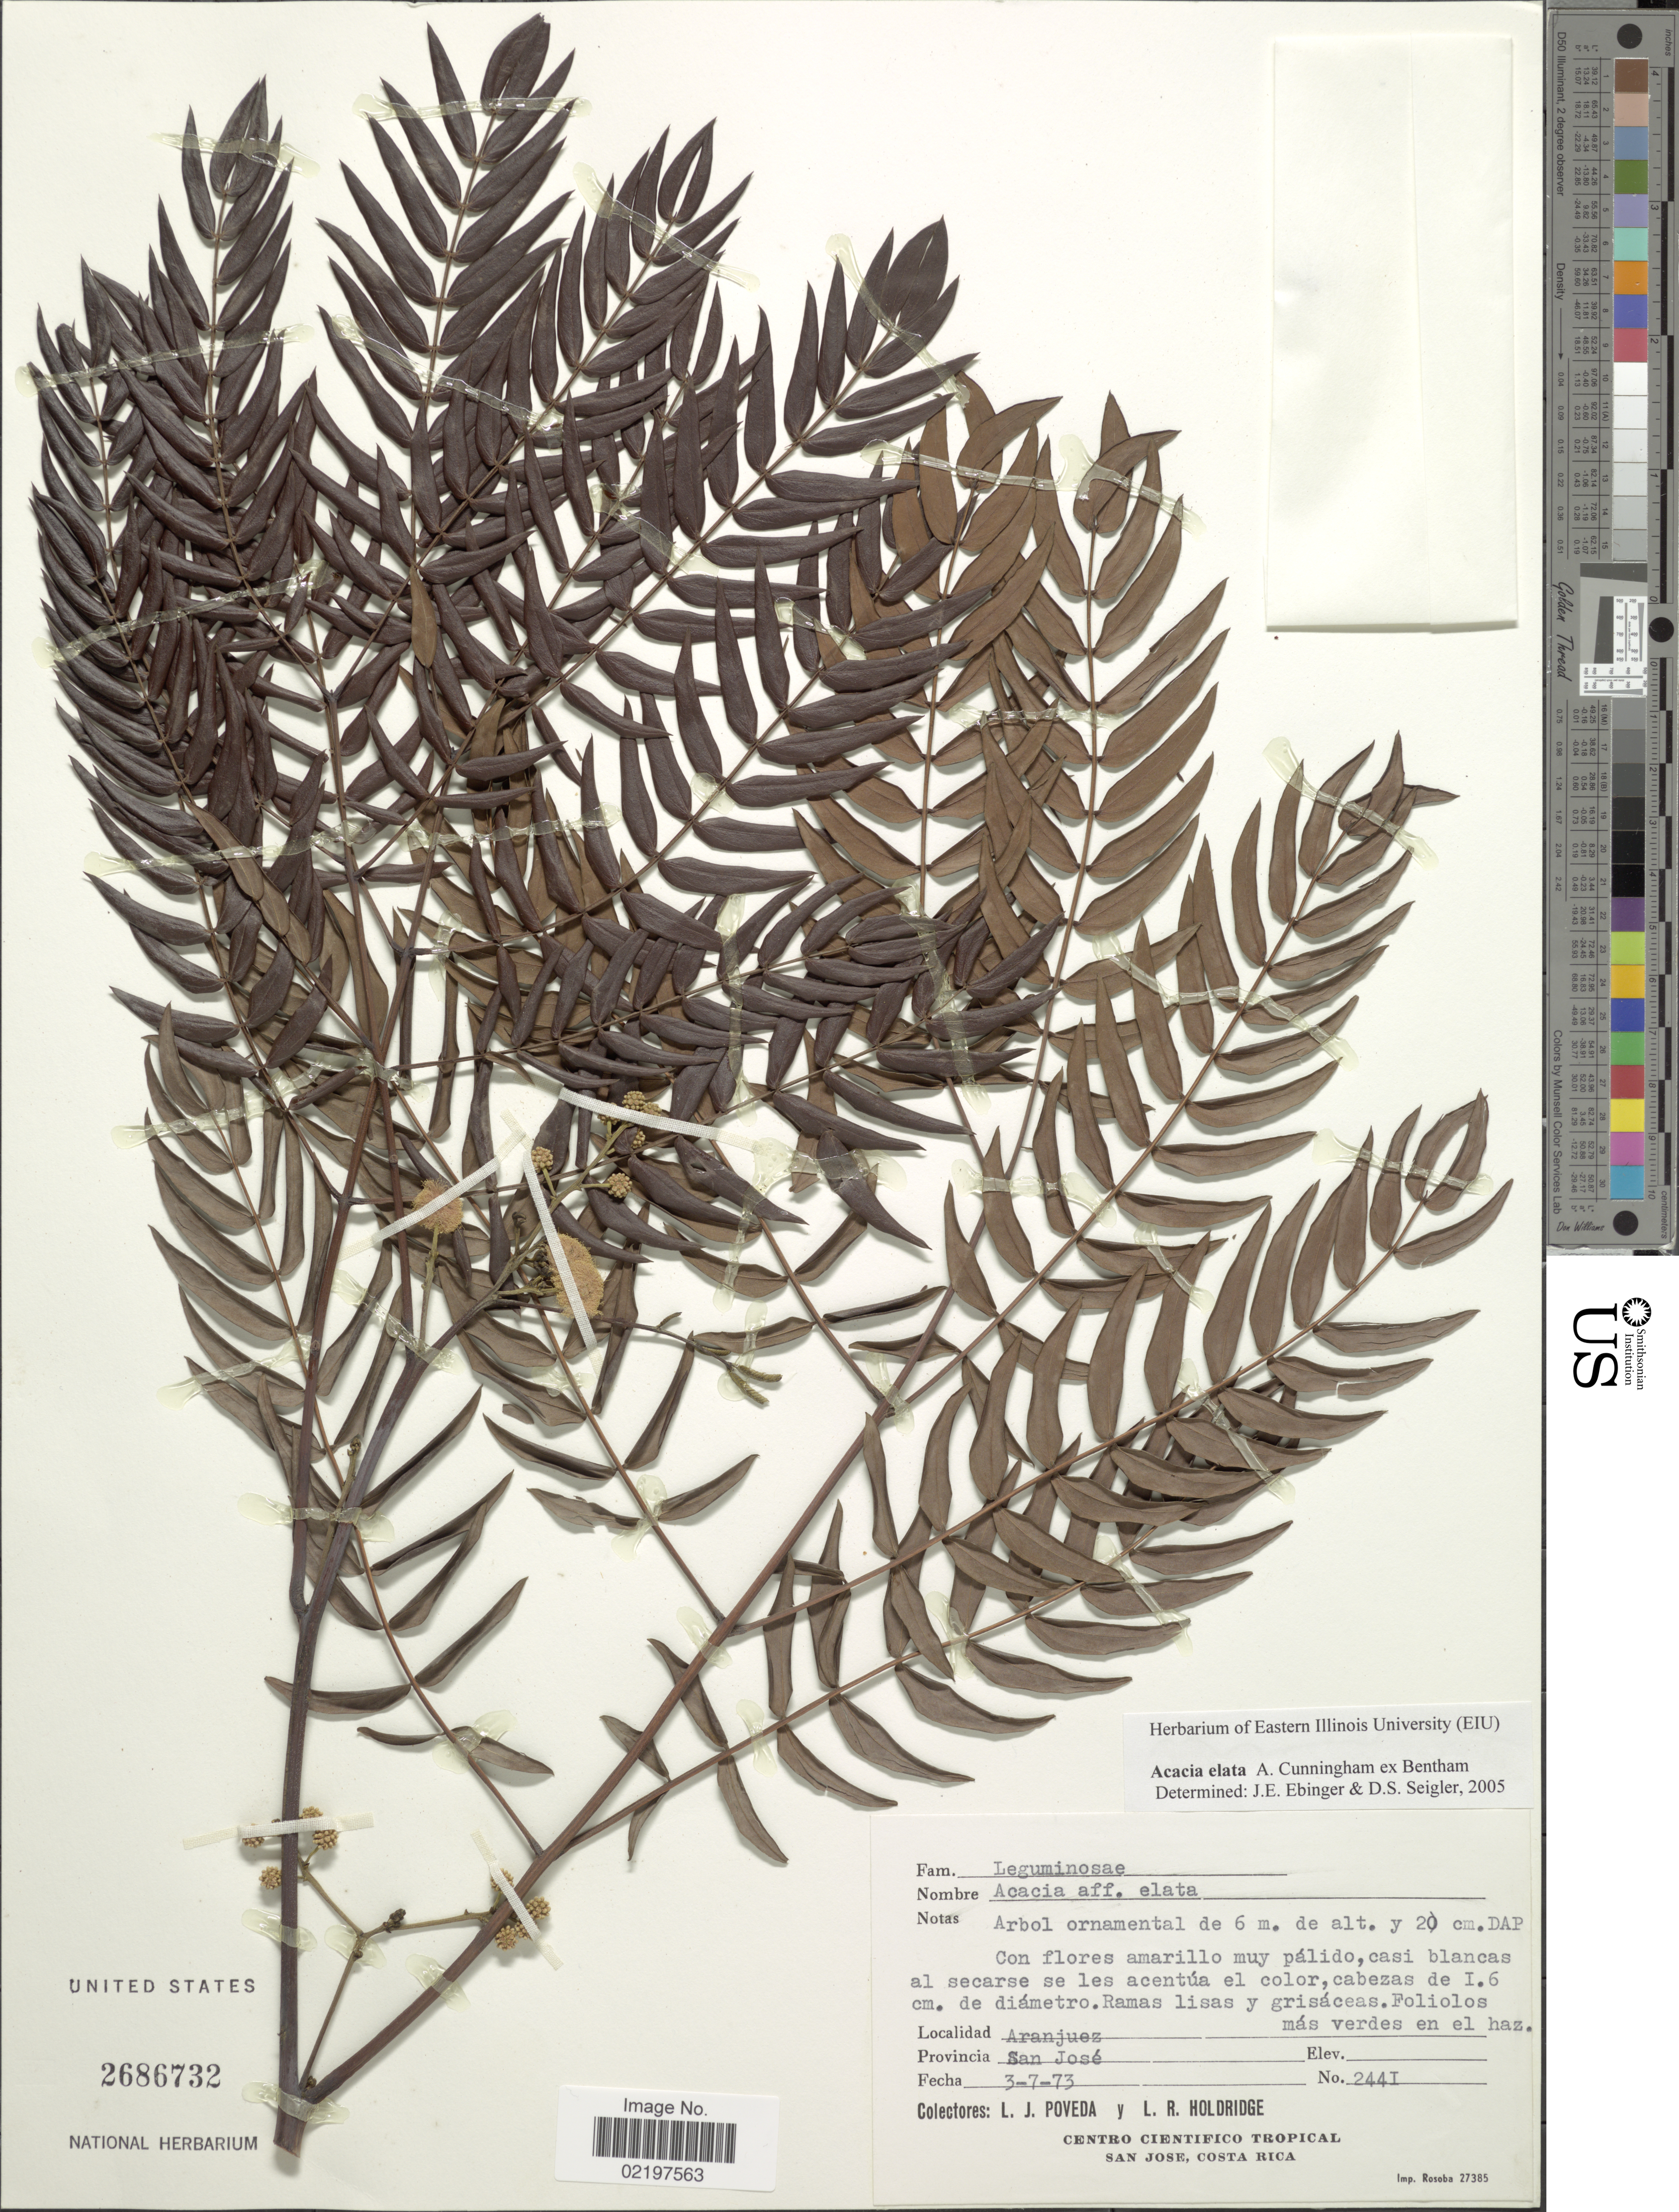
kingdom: Plantae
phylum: Tracheophyta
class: Magnoliopsida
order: Fabales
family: Fabaceae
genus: Acacia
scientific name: Acacia elata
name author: A. Cunn. ex Benth.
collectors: L. J. Poveda & L. Holdridge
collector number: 244I*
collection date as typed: Transcribed d/m/y: 3/7/73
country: Costa Rica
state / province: San José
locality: Aranjuez, Centro Cientifico Tropical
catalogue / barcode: US 2686732